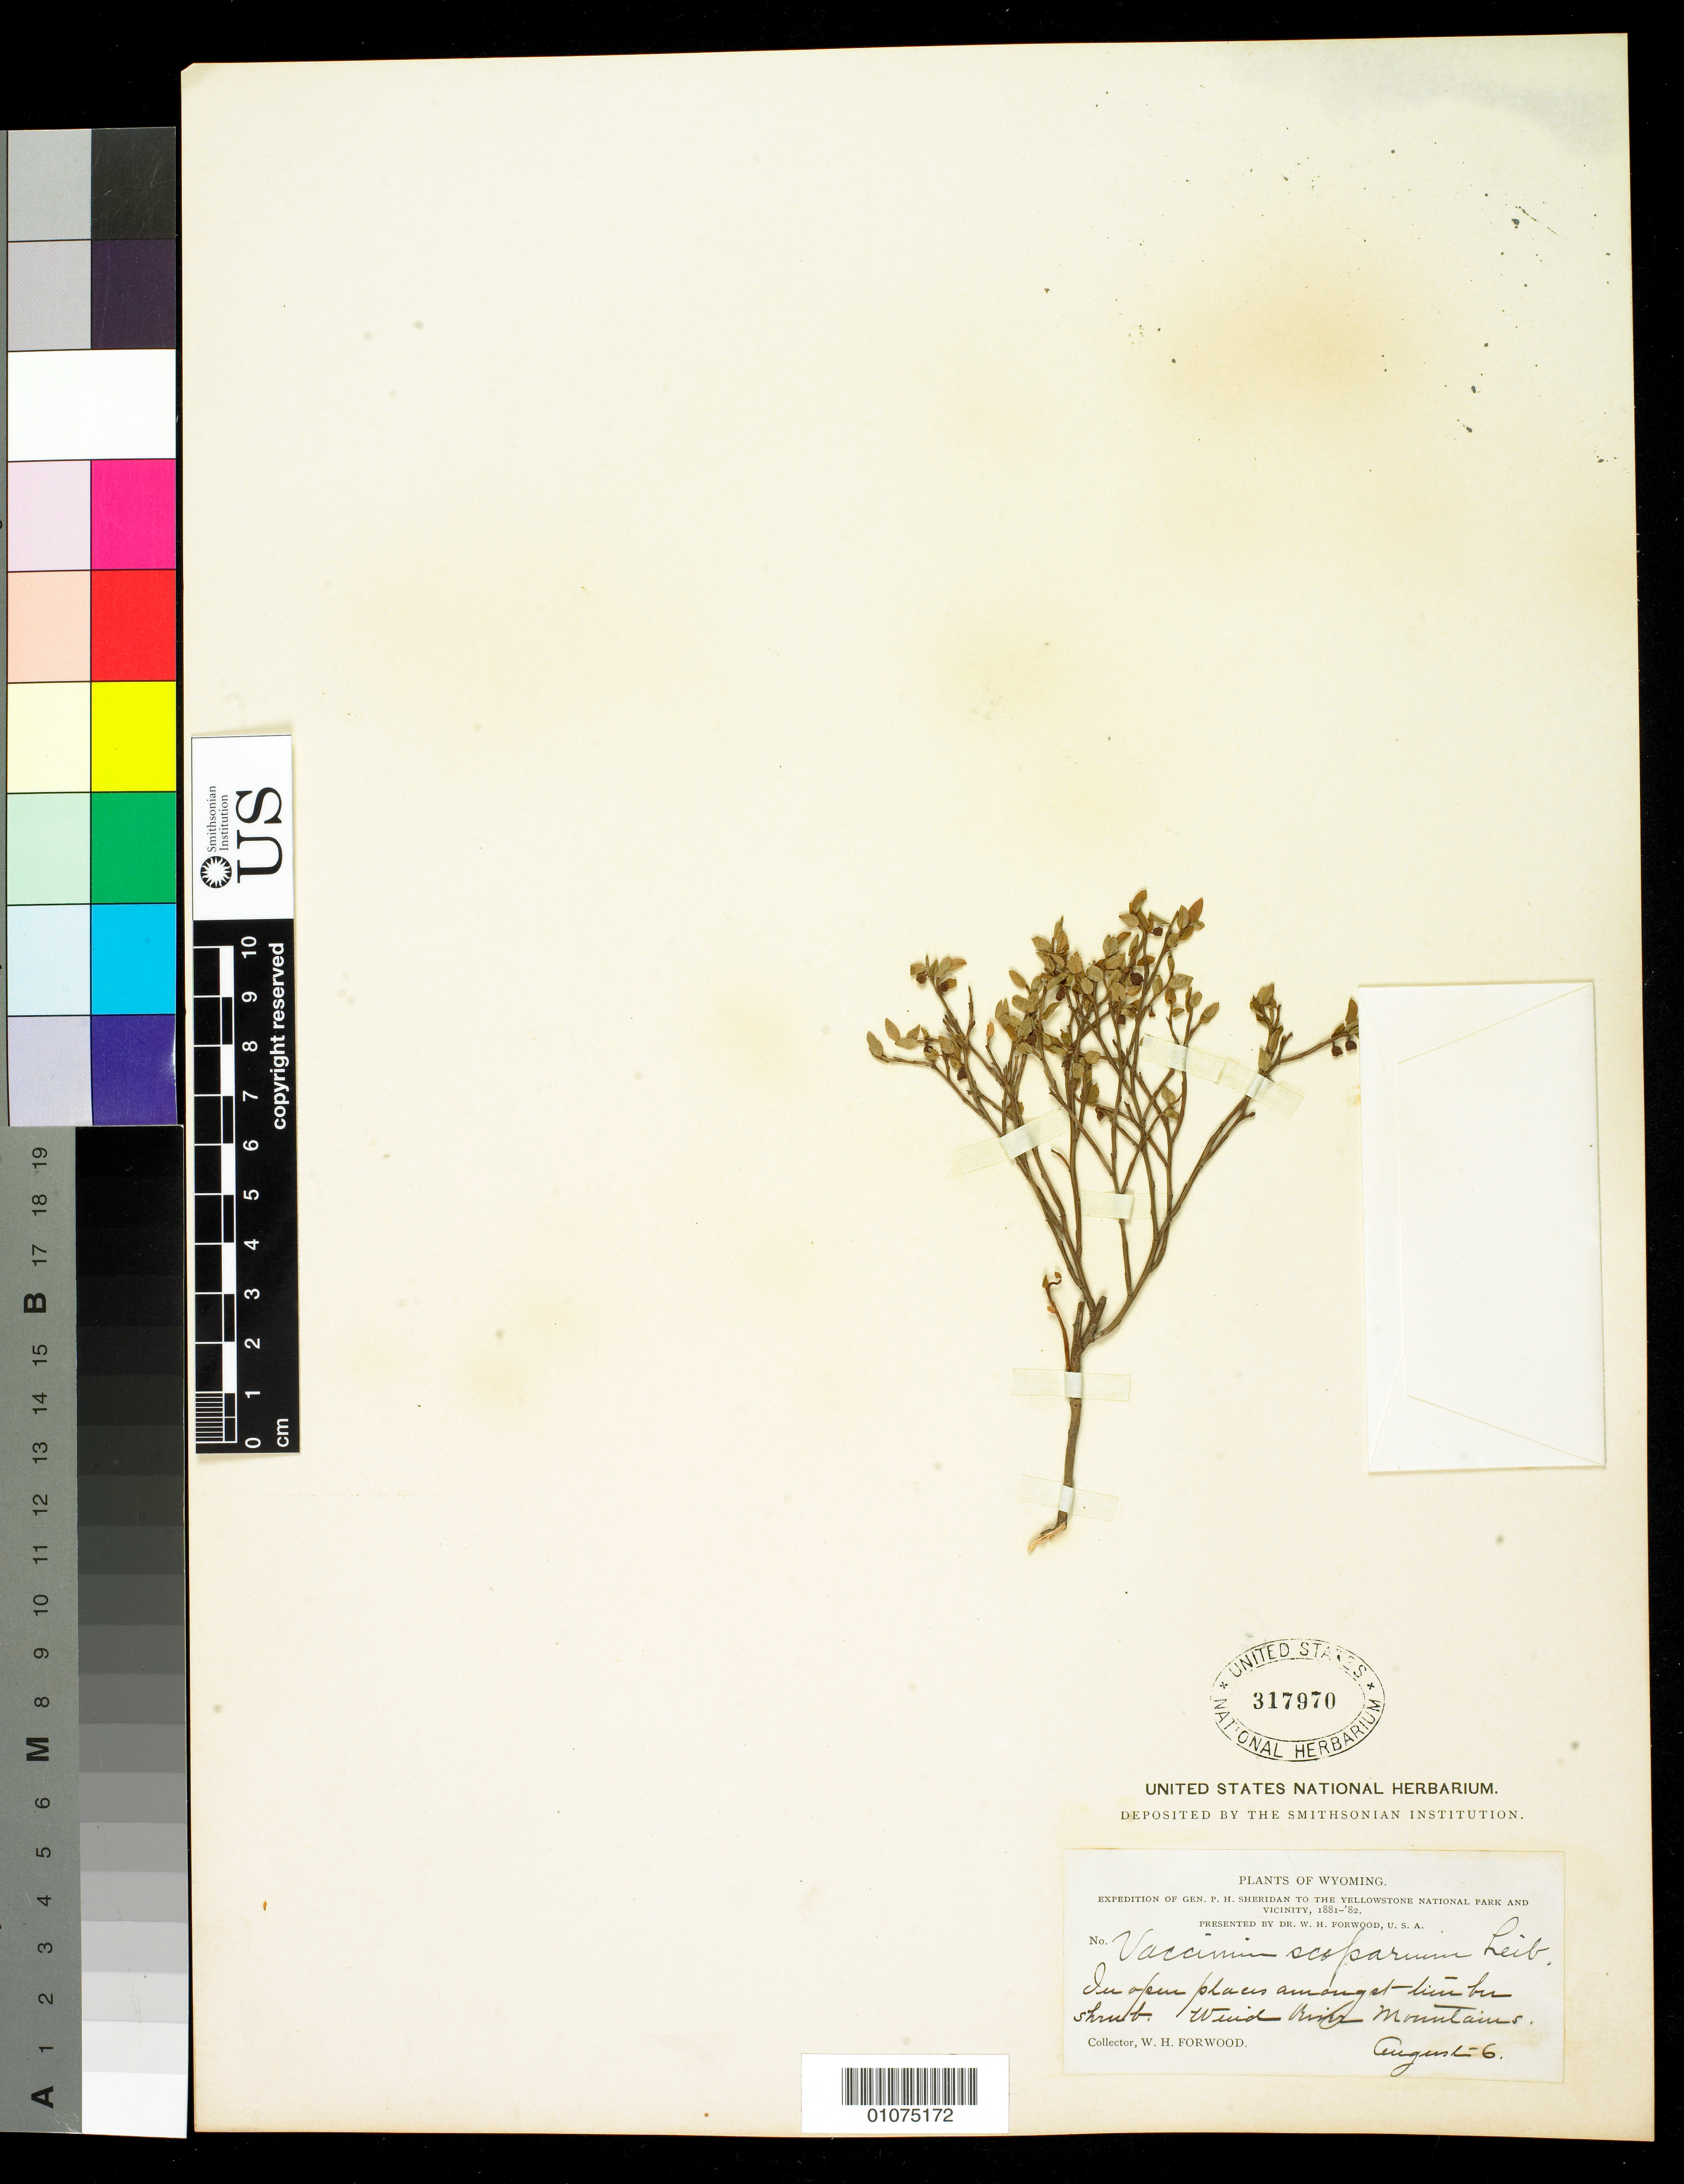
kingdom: Plantae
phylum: Tracheophyta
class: Magnoliopsida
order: Ericales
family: Ericaceae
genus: Vaccinium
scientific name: Vaccinium scoparium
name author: Leiberg ex Coville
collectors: W. Forwood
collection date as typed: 6 Aug 1881 or 6 Aug 1882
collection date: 1881-08-06 or 1882-08-06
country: United States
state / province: Wyoming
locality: Wind River Mountains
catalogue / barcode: US 317970